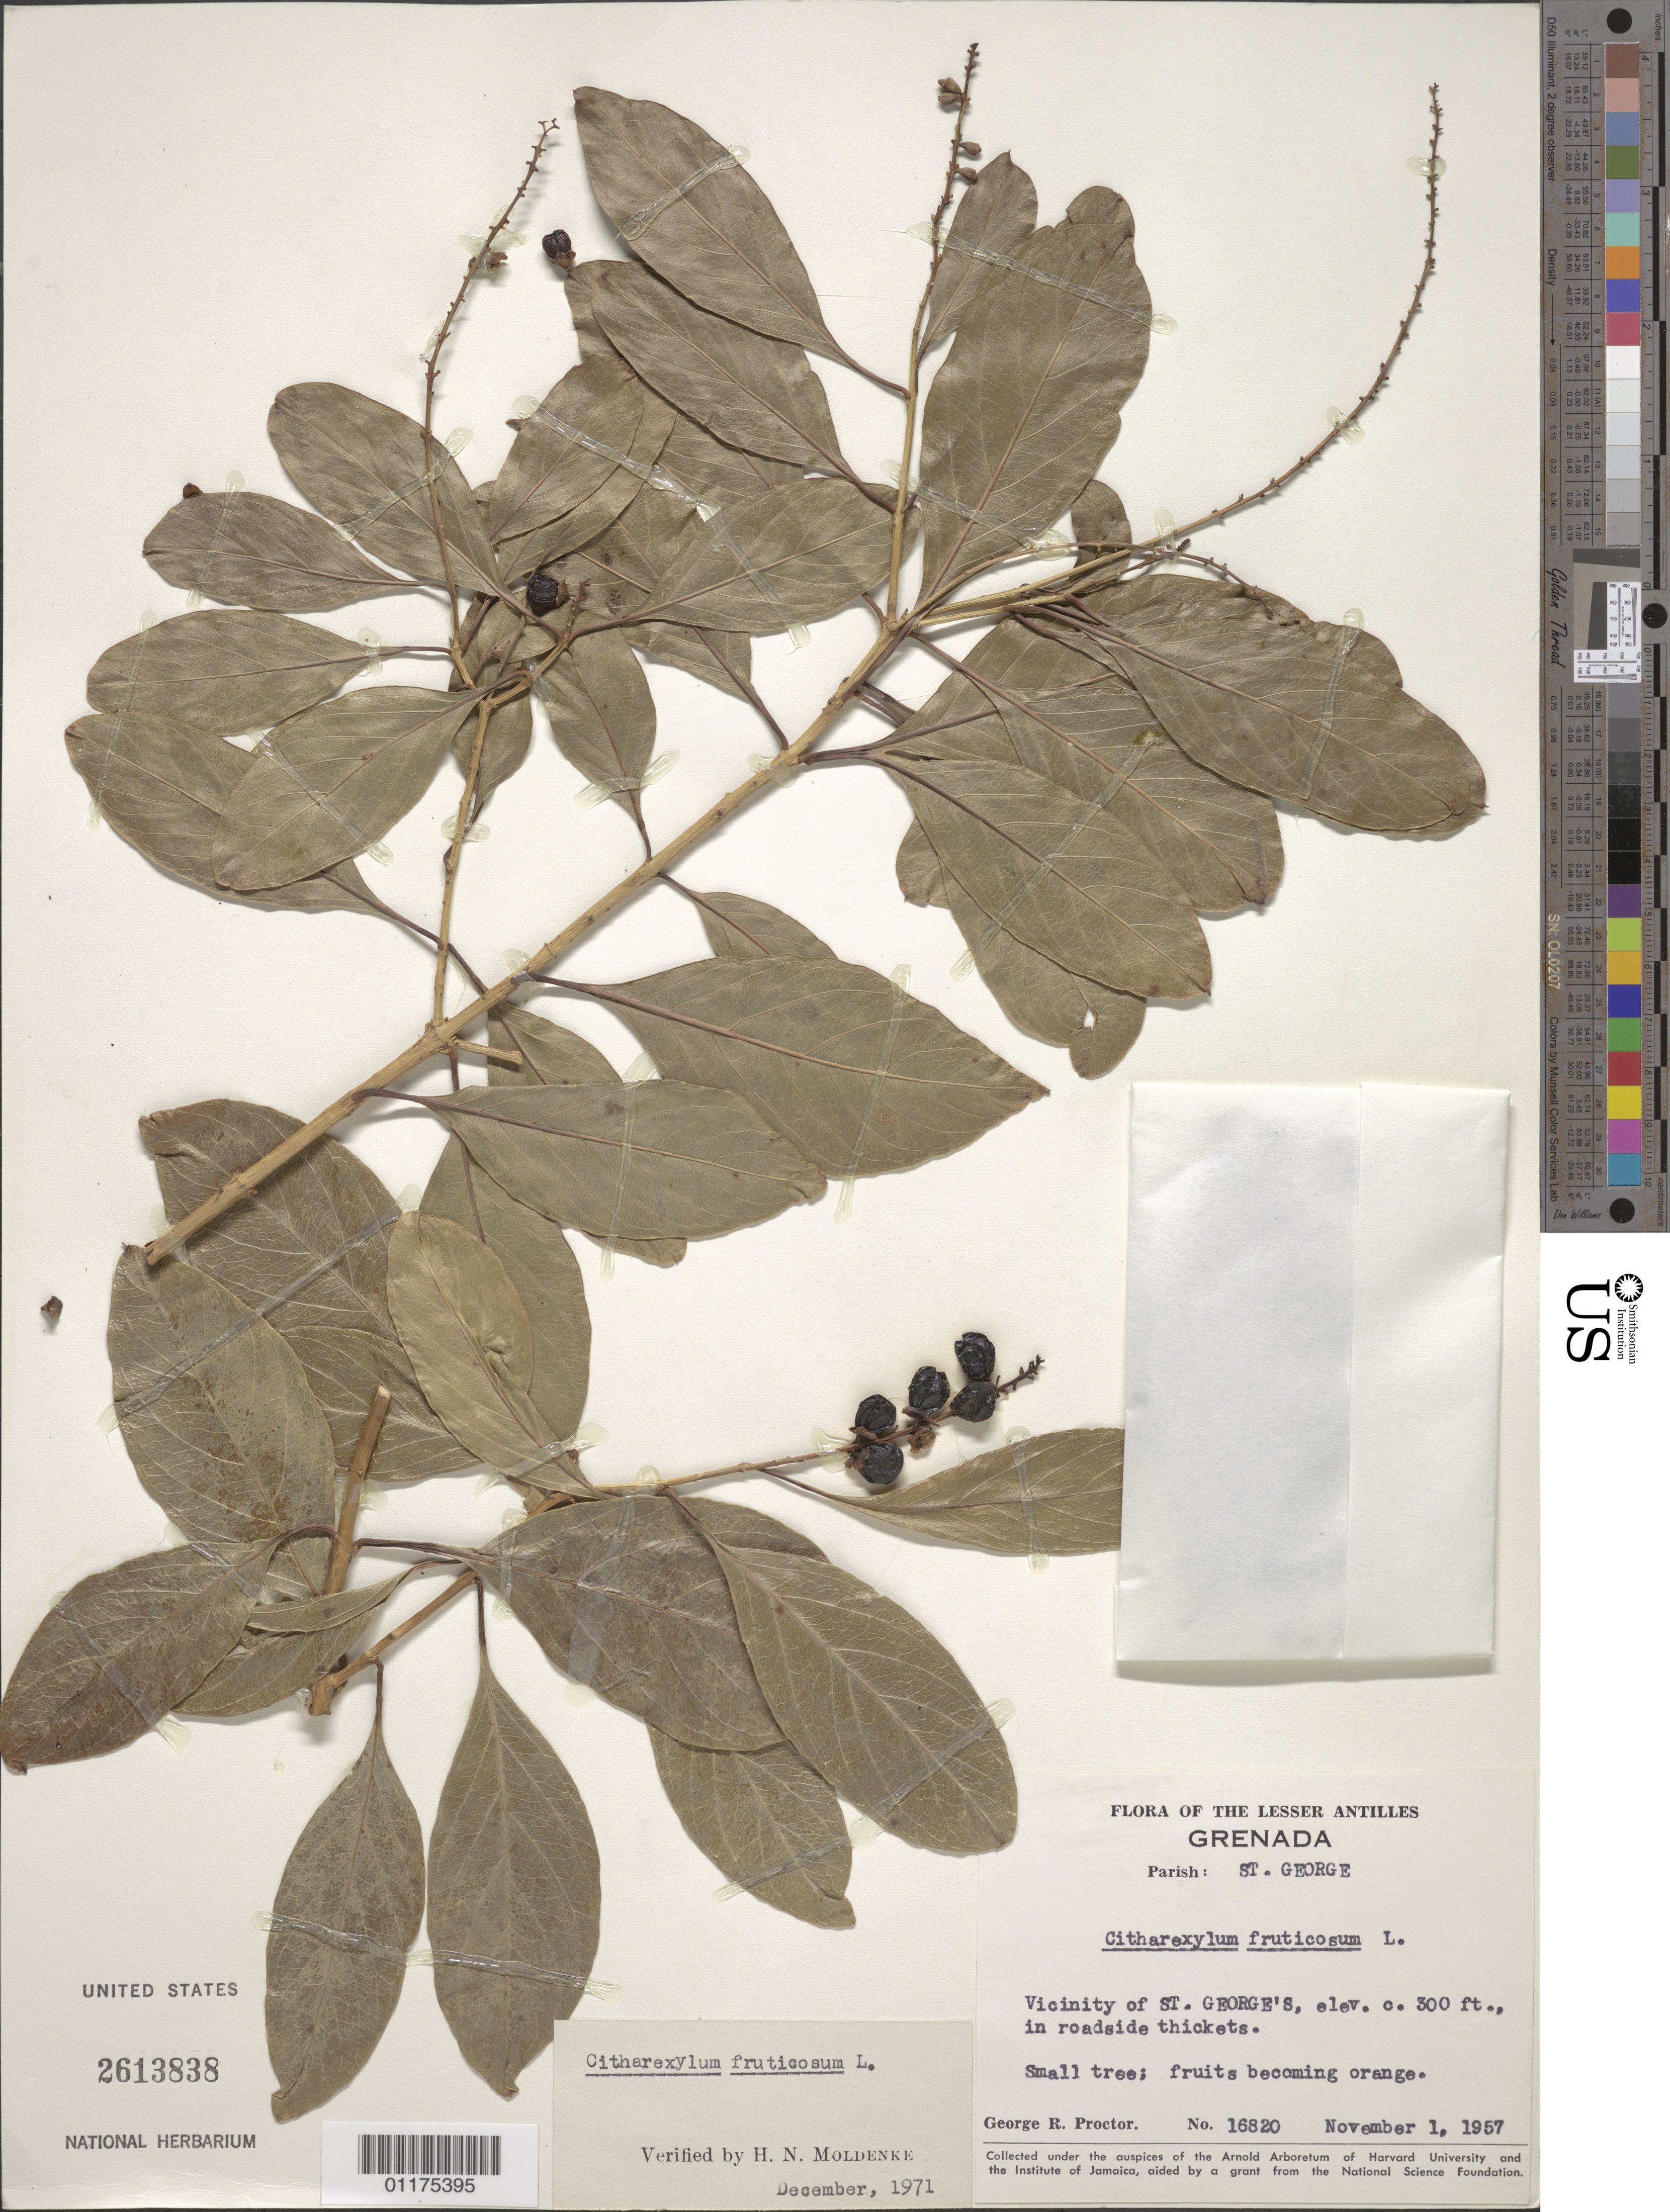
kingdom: Plantae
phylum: Tracheophyta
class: Magnoliopsida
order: Lamiales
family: Verbenaceae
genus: Citharexylum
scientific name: Citharexylum fruticosum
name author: L.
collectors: G. Proctor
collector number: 16820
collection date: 1957-11-01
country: Grenada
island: Grenada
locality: Vicinity of St. George's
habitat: Roadside thickets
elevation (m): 91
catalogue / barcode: US 2613838